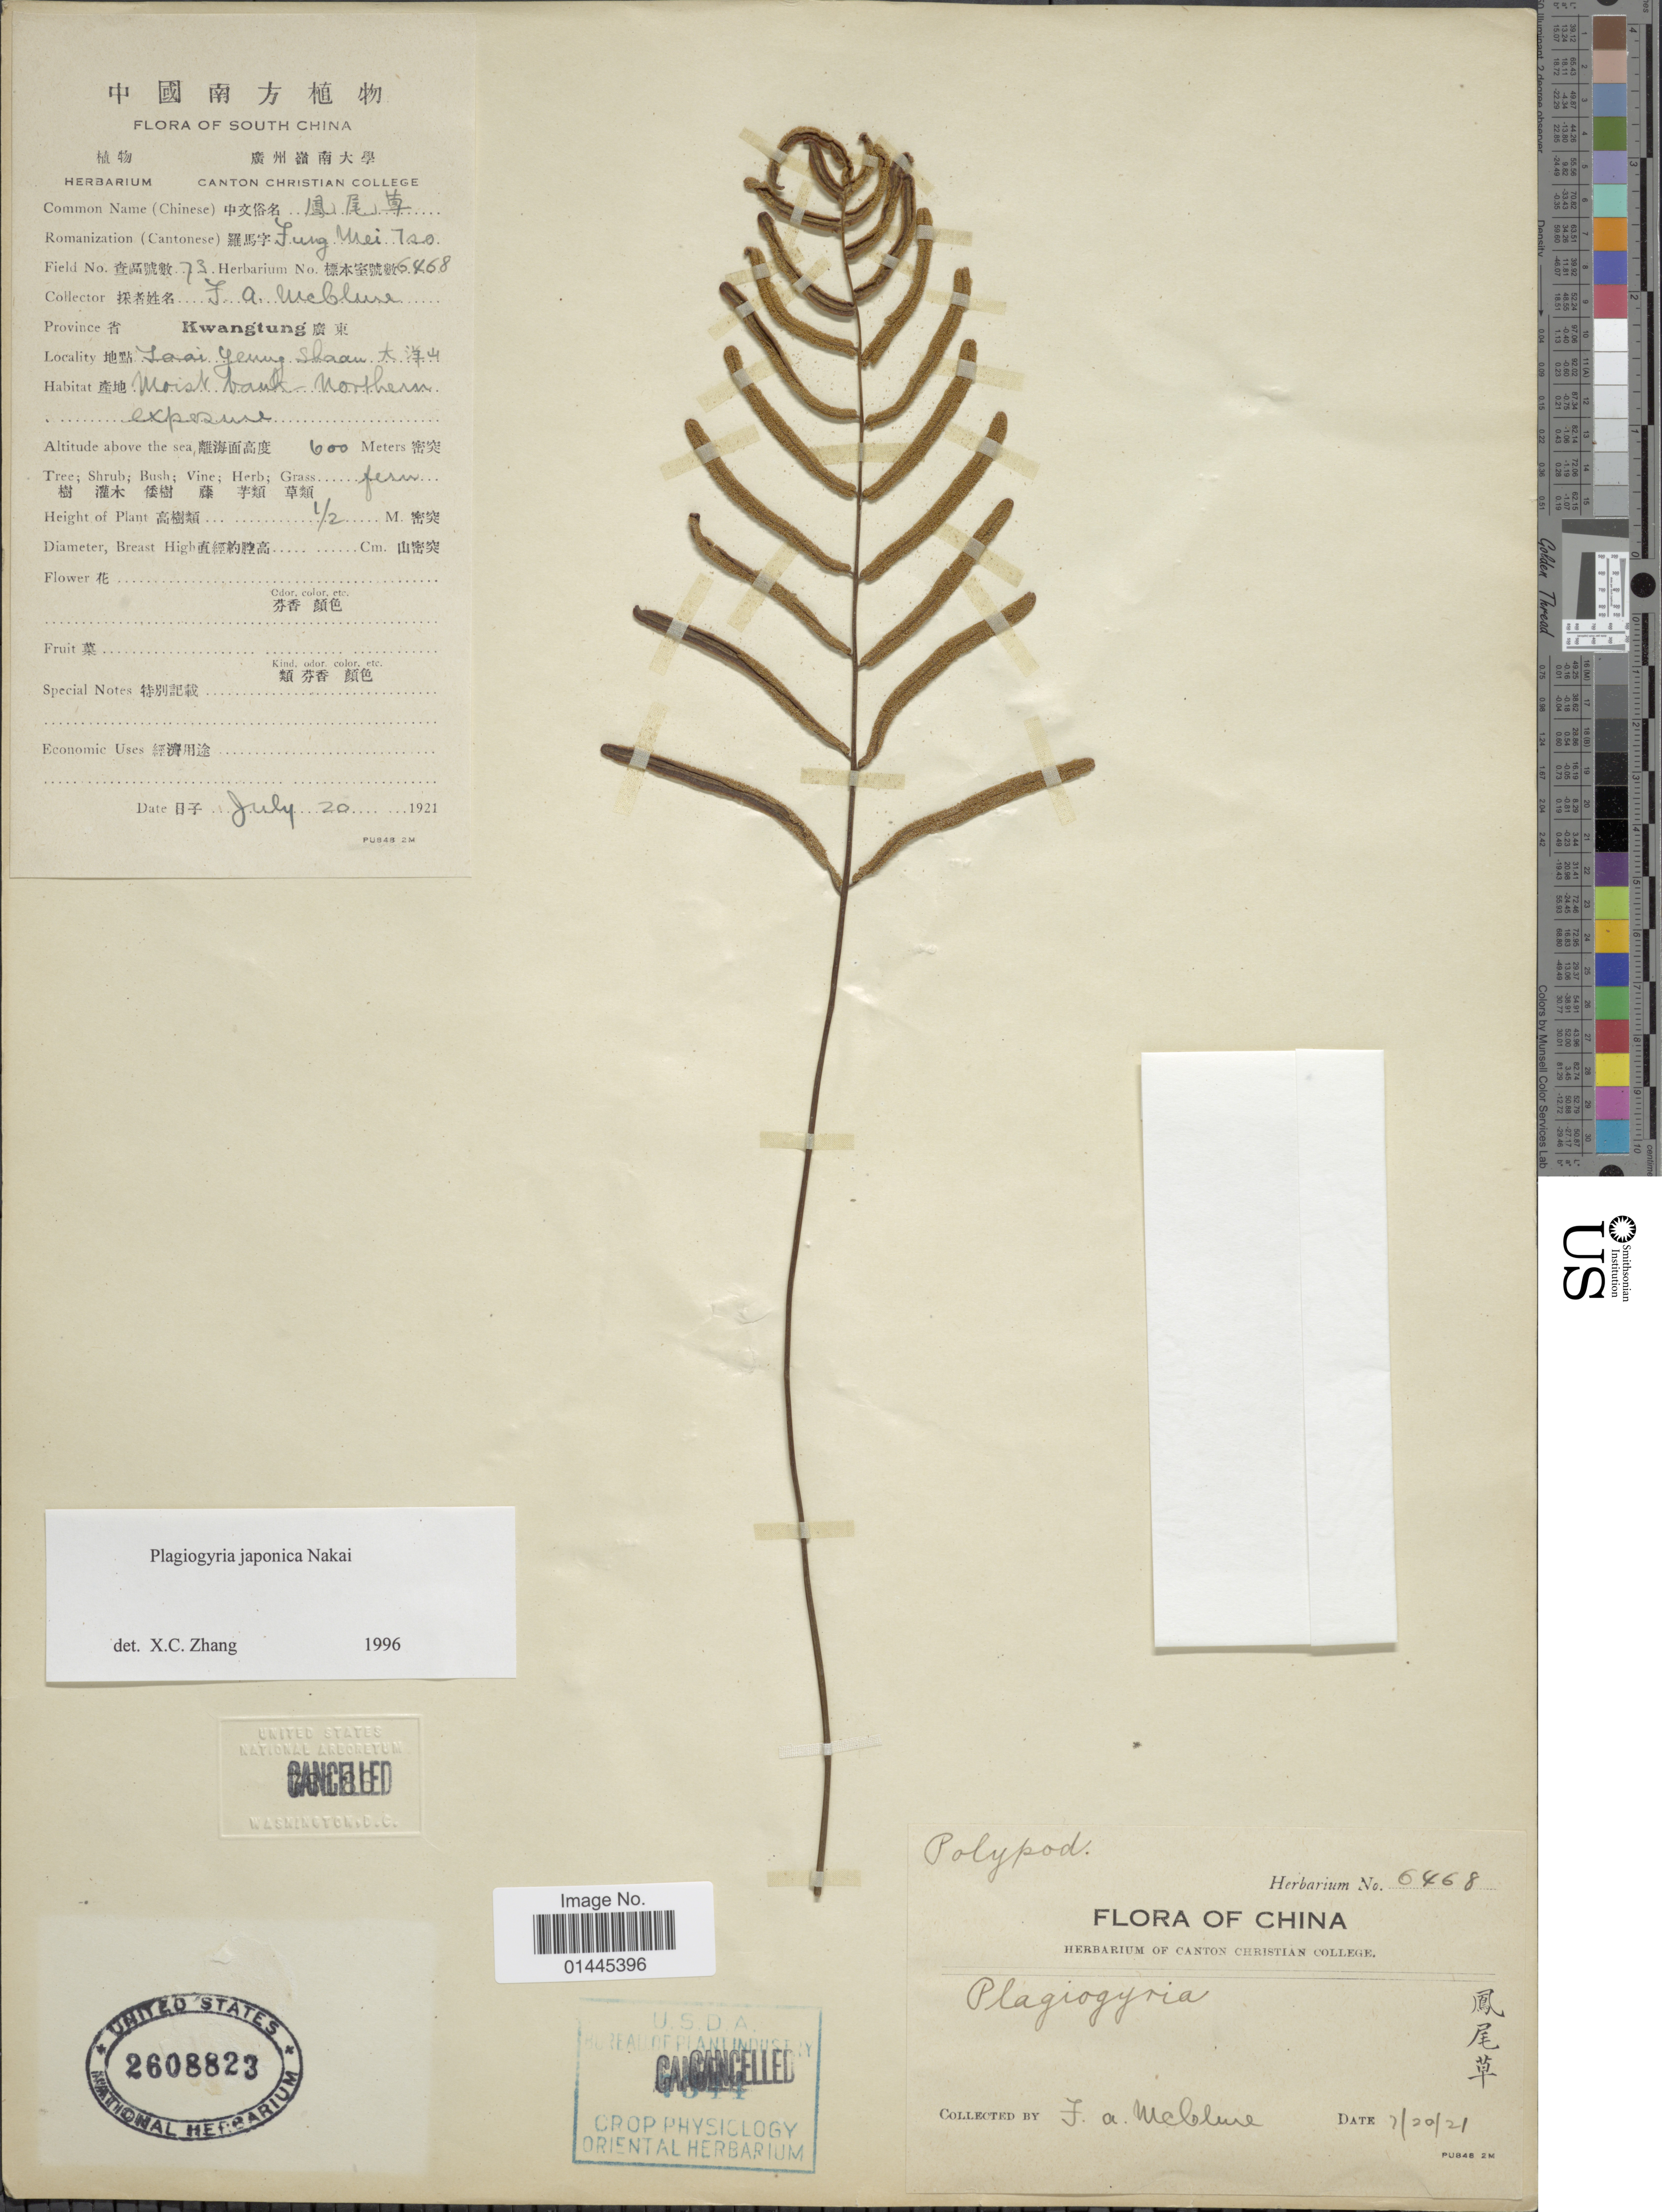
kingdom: Plantae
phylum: Tracheophyta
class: Polypodiopsida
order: Cyatheales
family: Plagiogyriaceae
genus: Plagiogyria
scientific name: Plagiogyria japonica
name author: Nakai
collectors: F. A. McClure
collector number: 6468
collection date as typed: Transcribed d/m/y: 20/7/21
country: China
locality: China.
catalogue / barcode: US 2608823